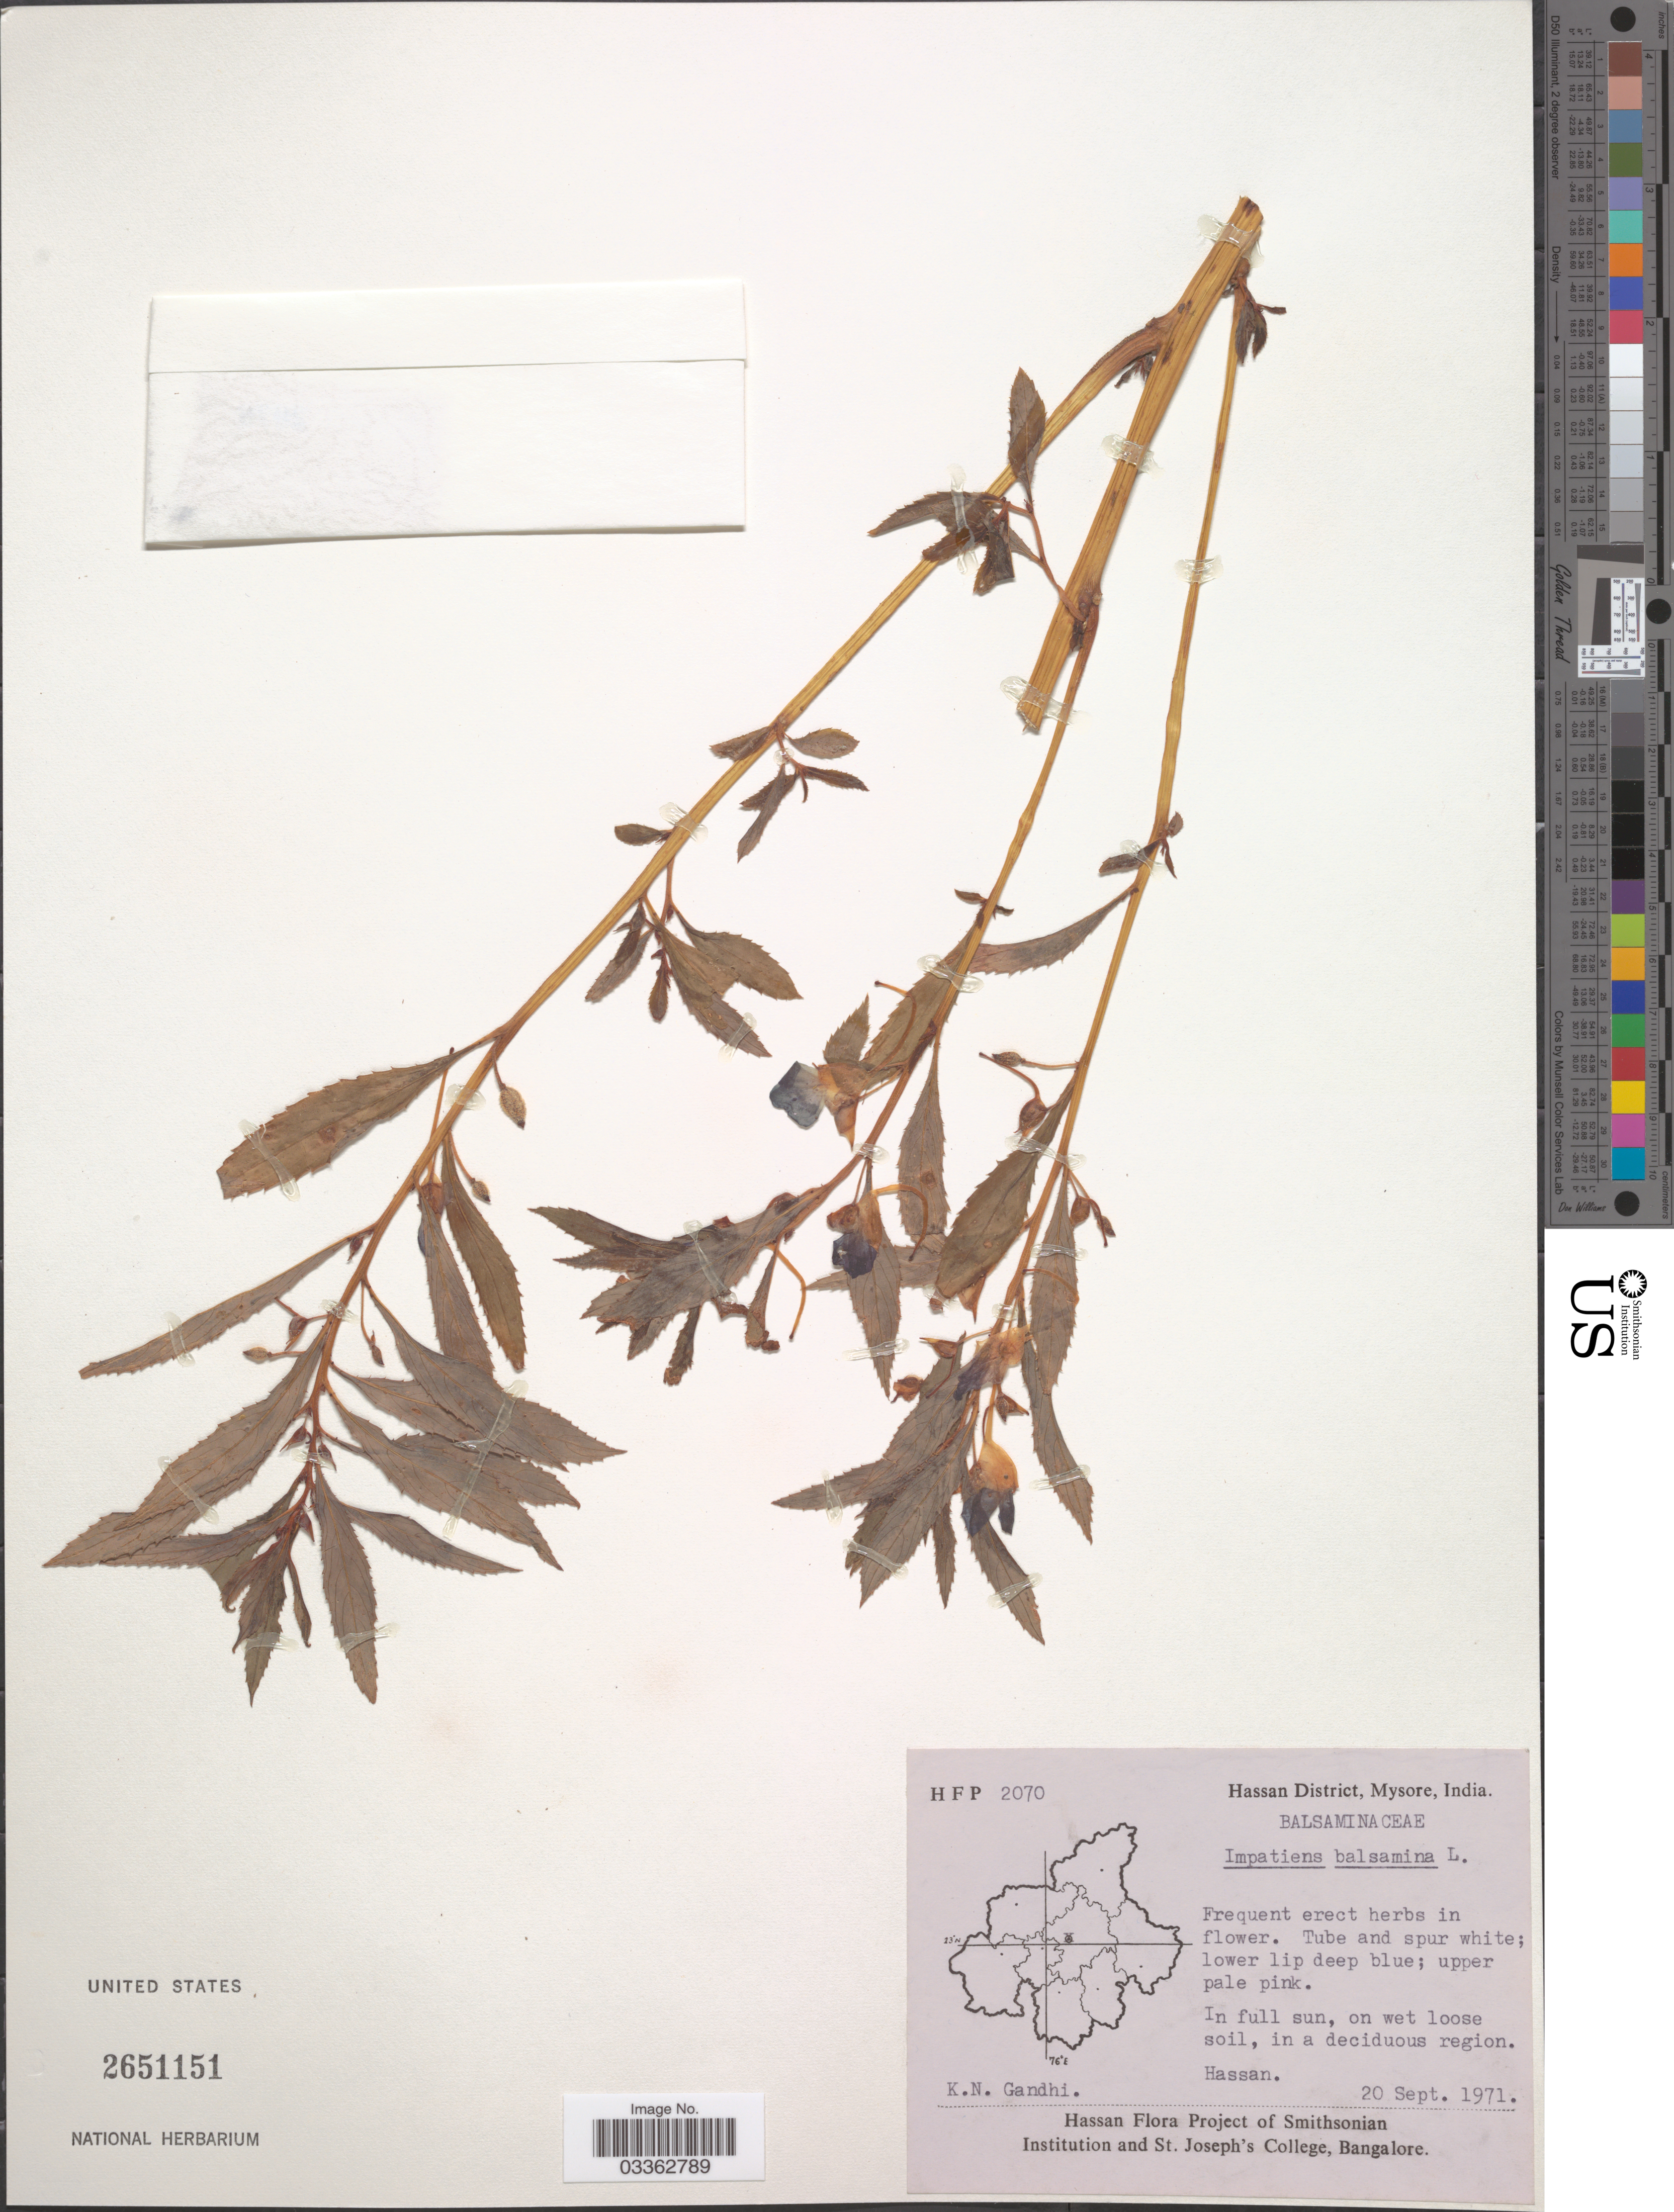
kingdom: Plantae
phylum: Tracheophyta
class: Magnoliopsida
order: Ericales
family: Balsaminaceae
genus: Impatiens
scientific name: Impatiens balsamina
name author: L.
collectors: K. N. Gandhi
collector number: HFP 2070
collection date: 1971-09-20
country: India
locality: Hassan District, Mysore. Hassan.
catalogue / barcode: US 2651151